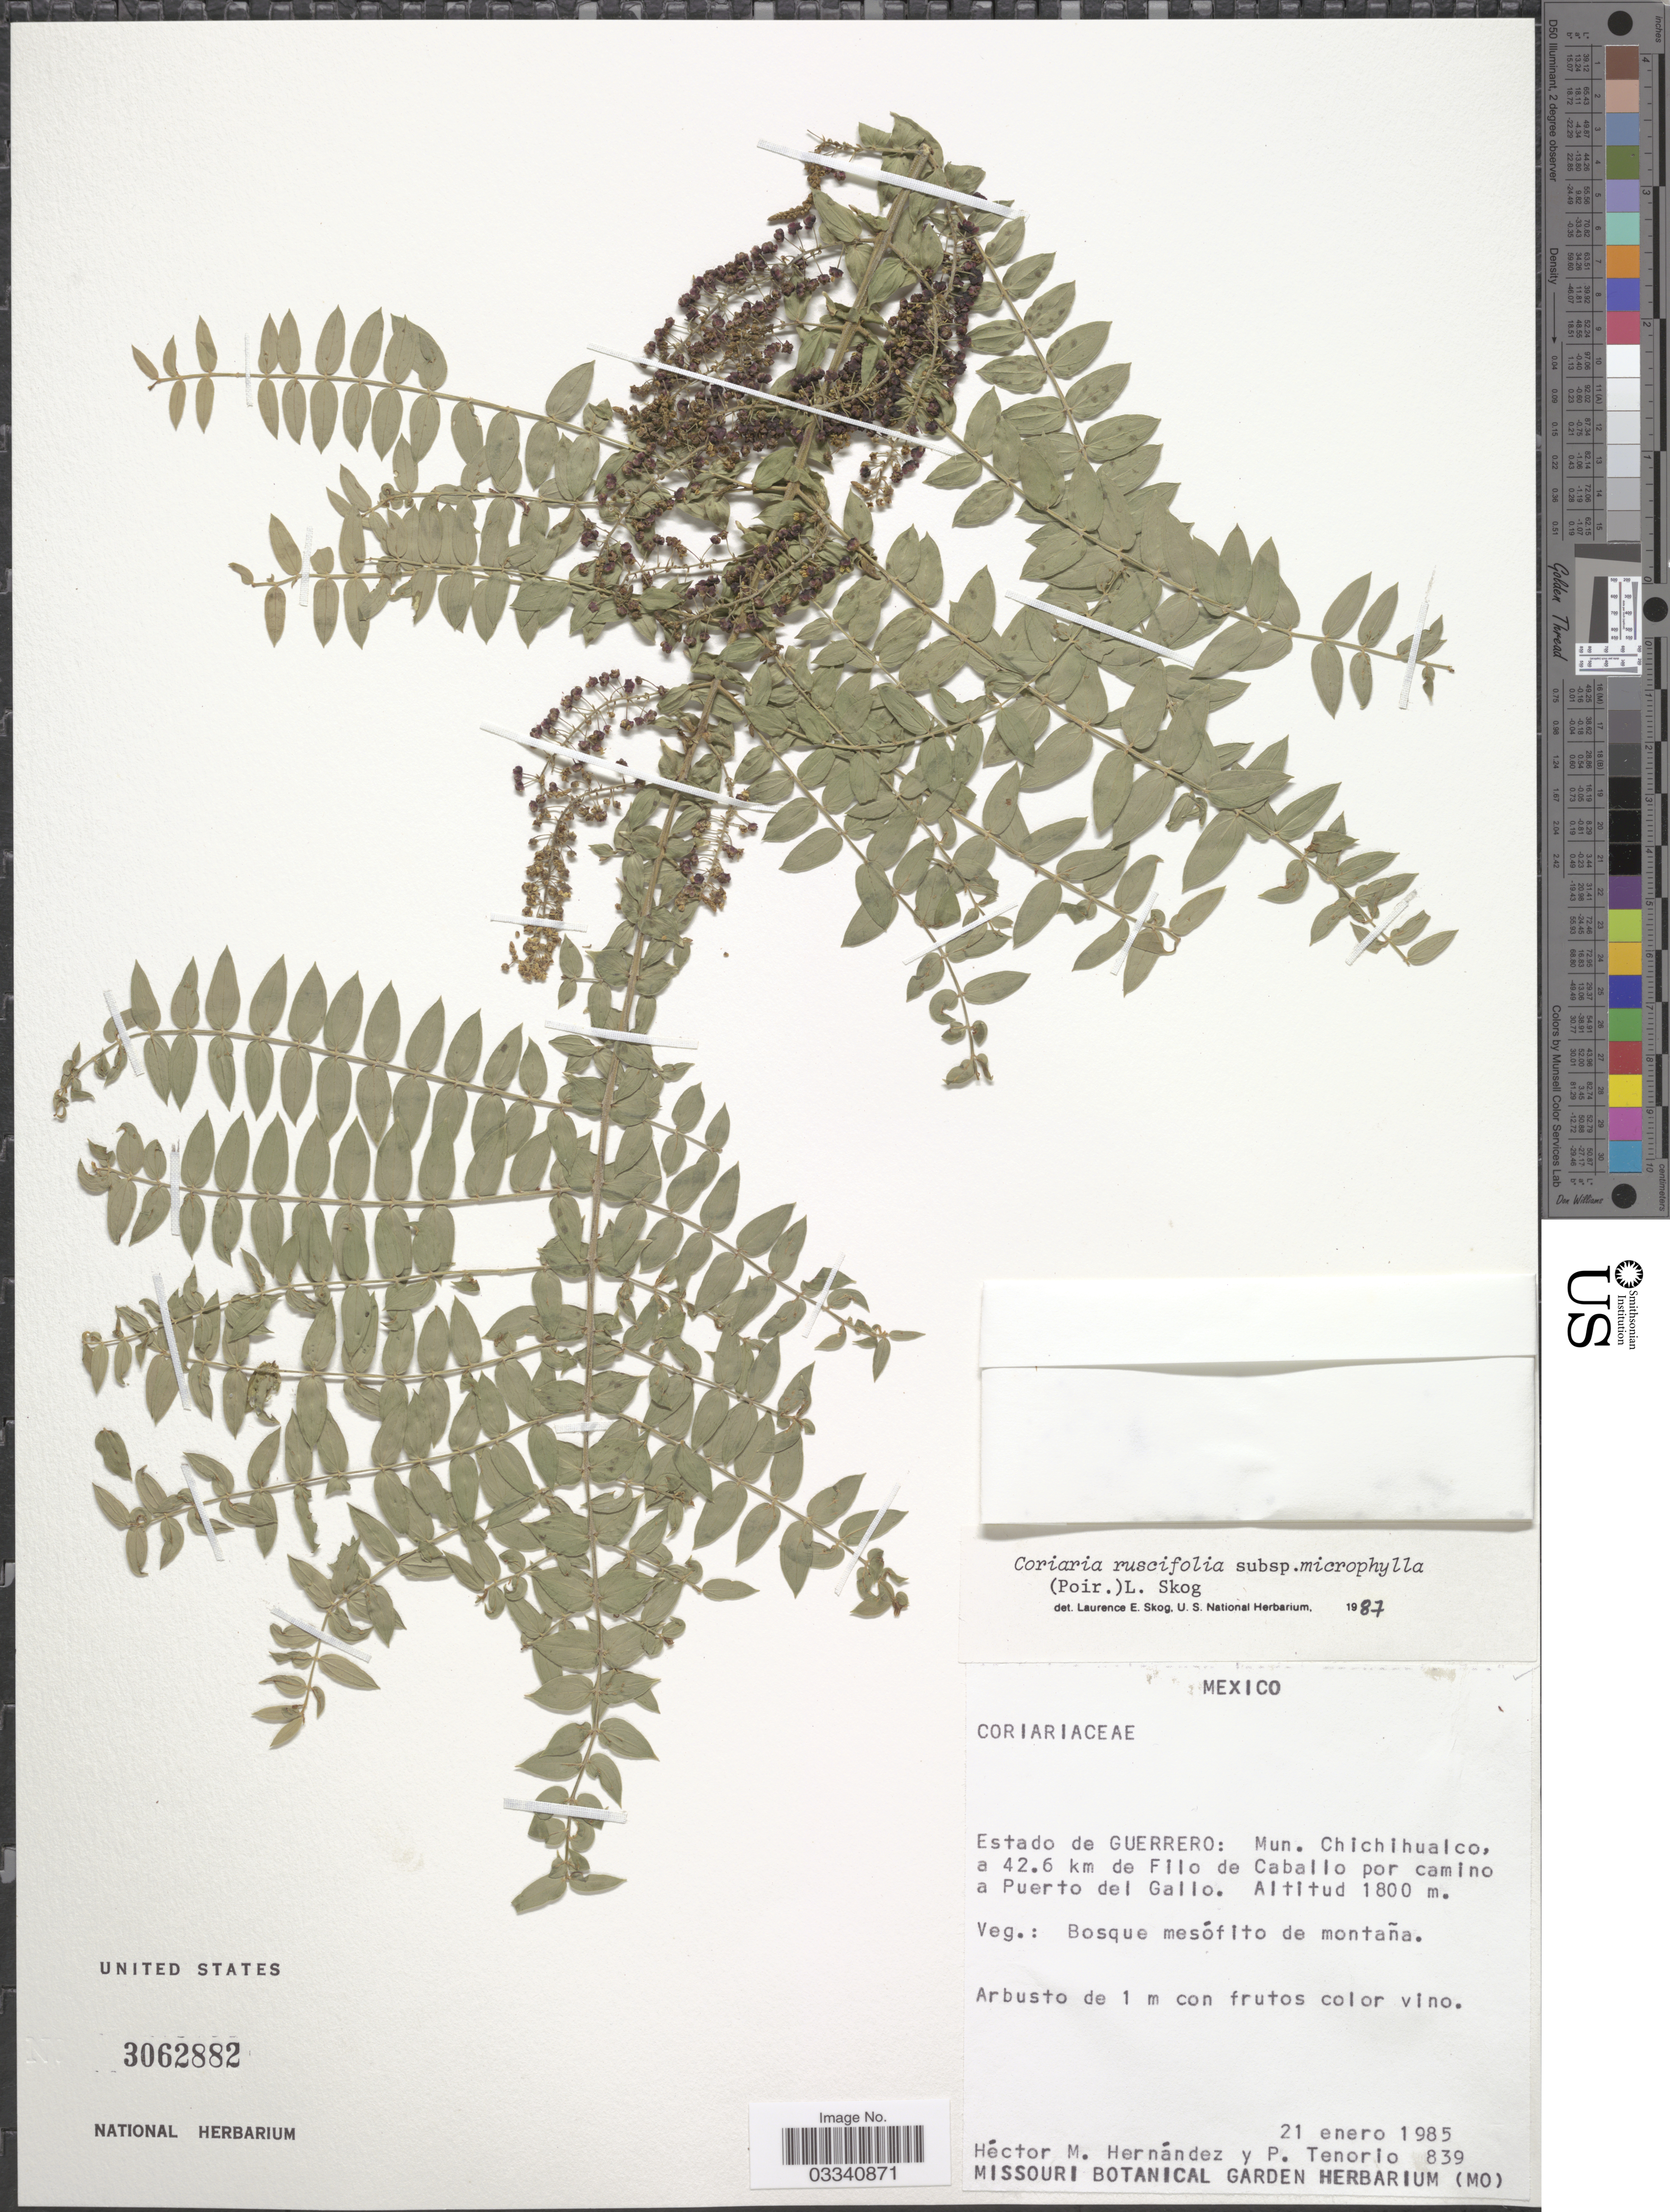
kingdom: Plantae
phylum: Tracheophyta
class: Magnoliopsida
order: Cucurbitales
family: Coriariaceae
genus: Coriaria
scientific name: Coriaria ruscifolia subsp. microphylla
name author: (Poir.) L.E. Skog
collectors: H. M. Hernandez & Tenorio, P.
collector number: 839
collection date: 1985-01-21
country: Mexico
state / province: Guerrero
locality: Mun. Chichihualco, a 42.6 km de Filo de Caballo por camino a Puerto del Gallo.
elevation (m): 1800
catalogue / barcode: US 3062882